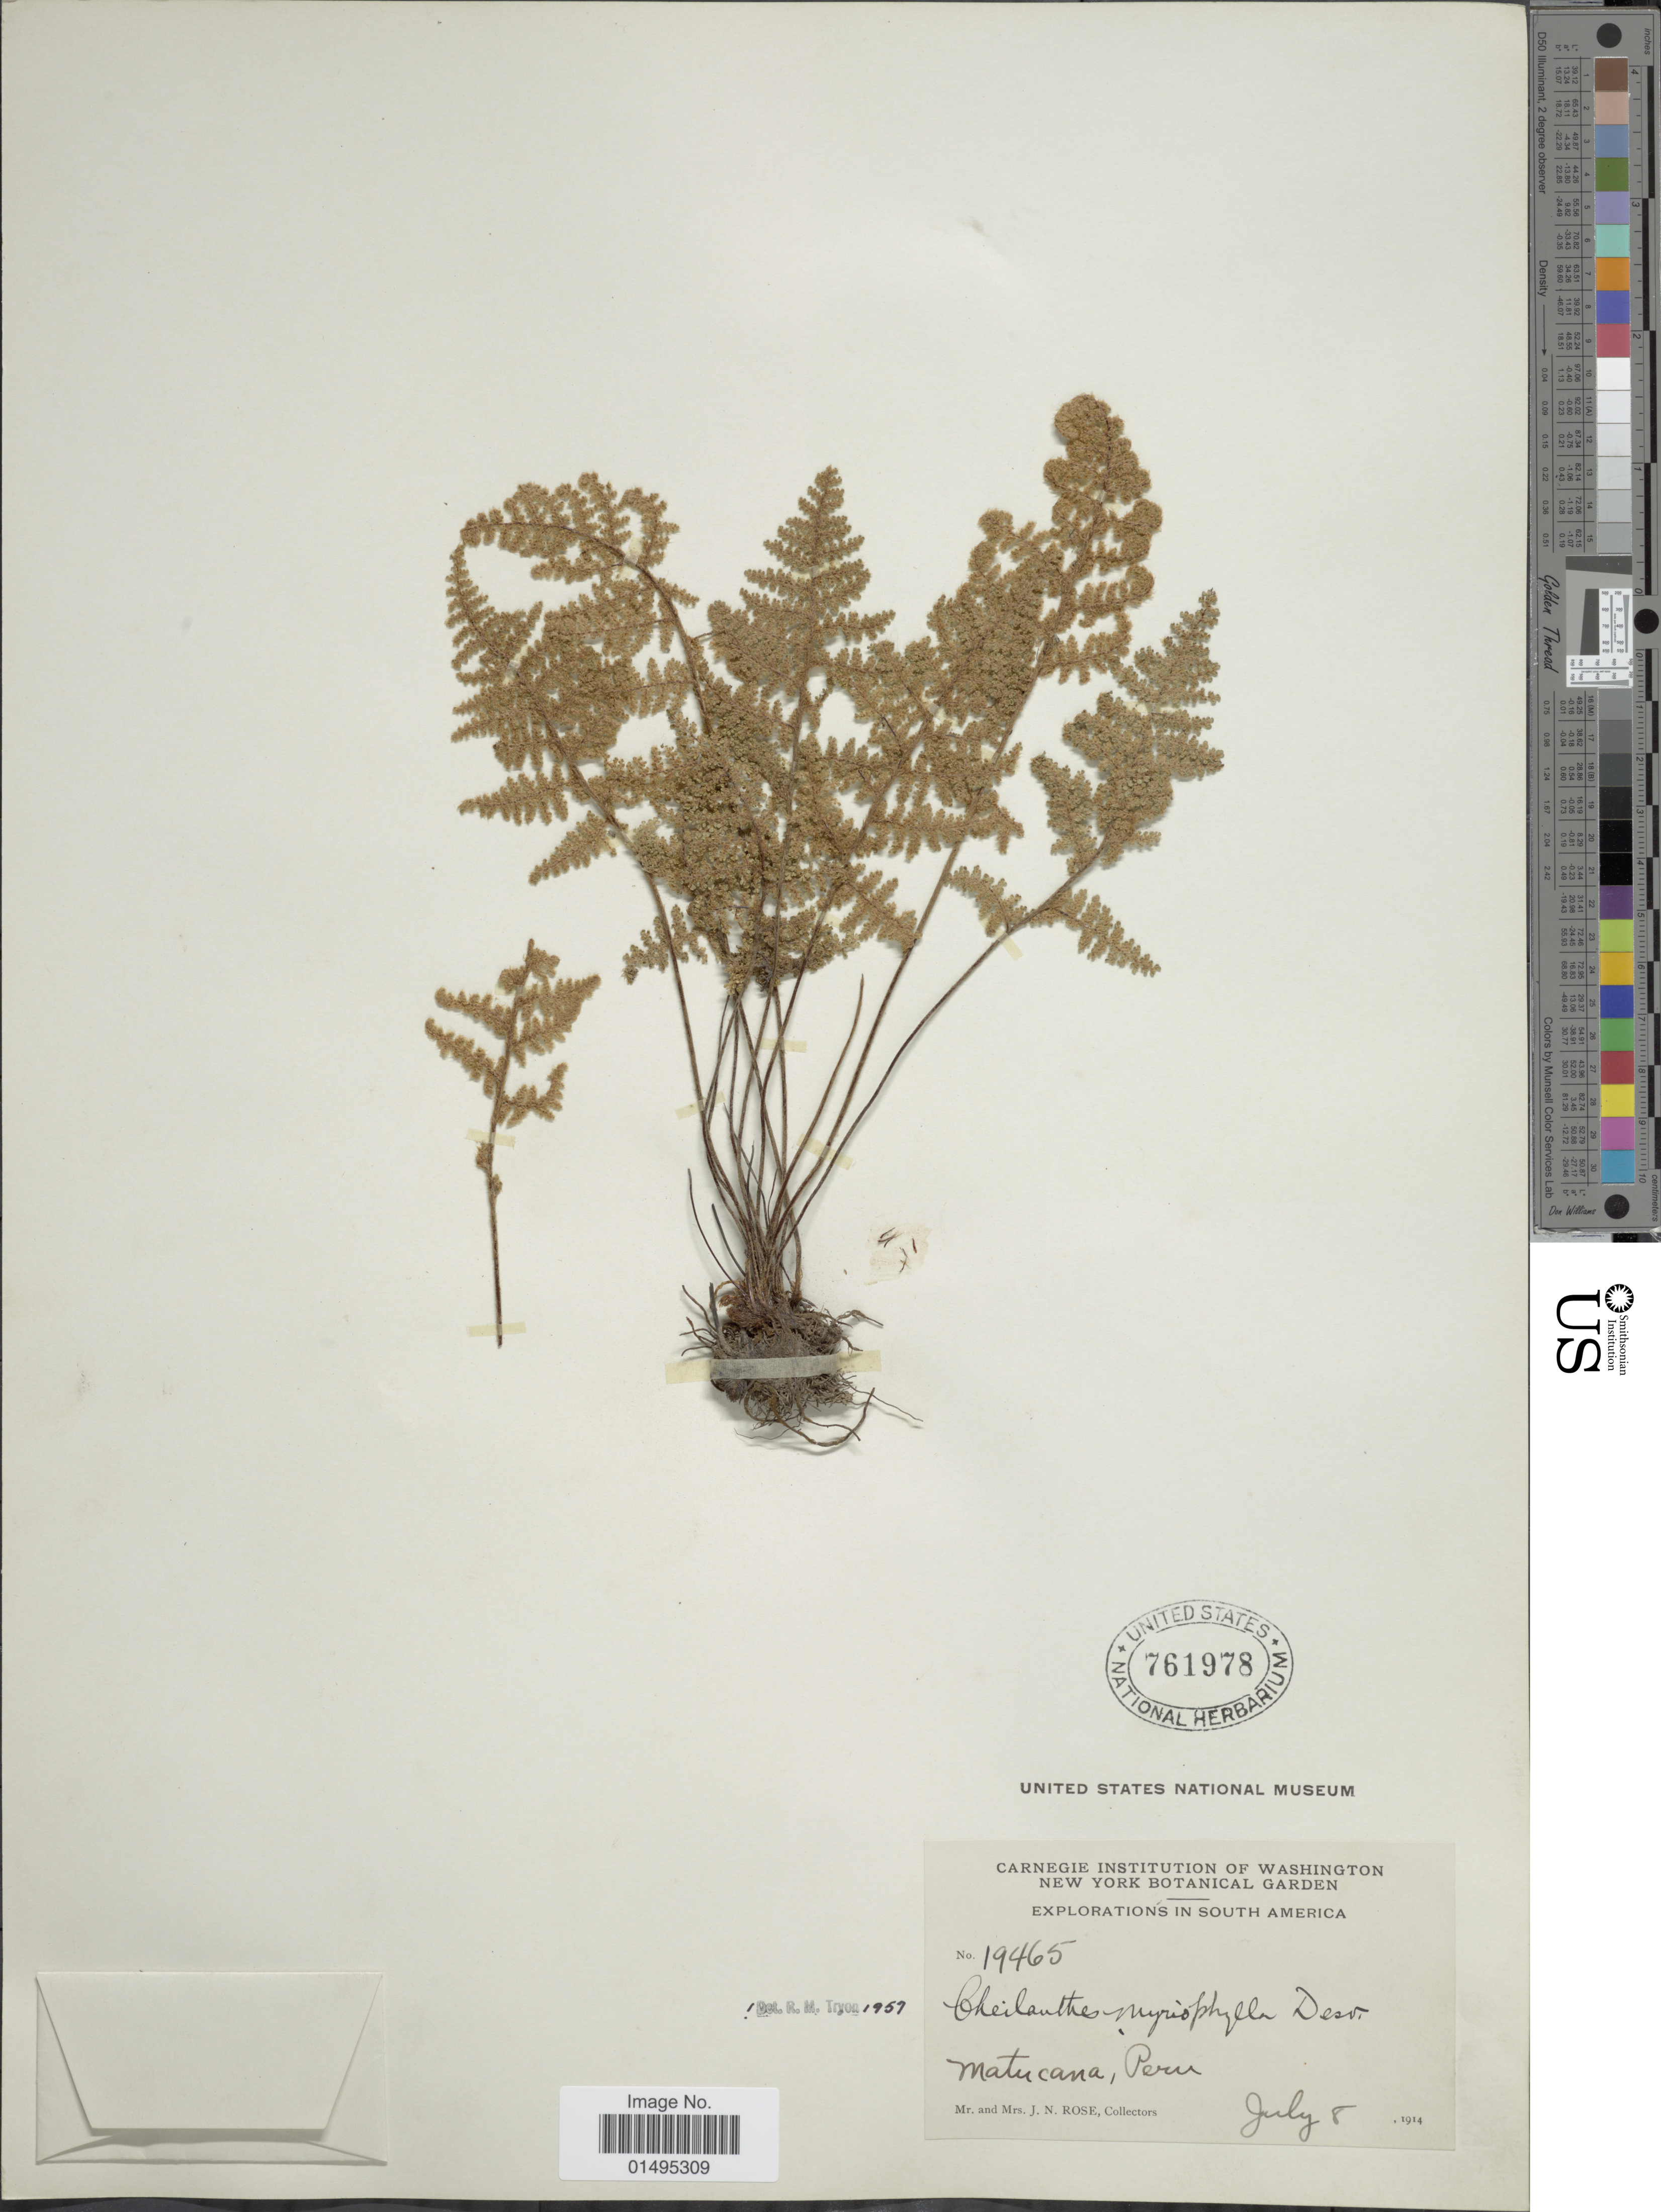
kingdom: Plantae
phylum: Tracheophyta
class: Polypodiopsida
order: Polypodiales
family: Pteridaceae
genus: Myriopteris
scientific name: Myriopteris myriophylla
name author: (Desv.) J. Sm.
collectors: J. N. Rose & L. B. Rose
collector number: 19465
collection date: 1914-07-05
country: Peru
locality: Explorations in South America, Matucana, Peru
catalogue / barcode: US 761978